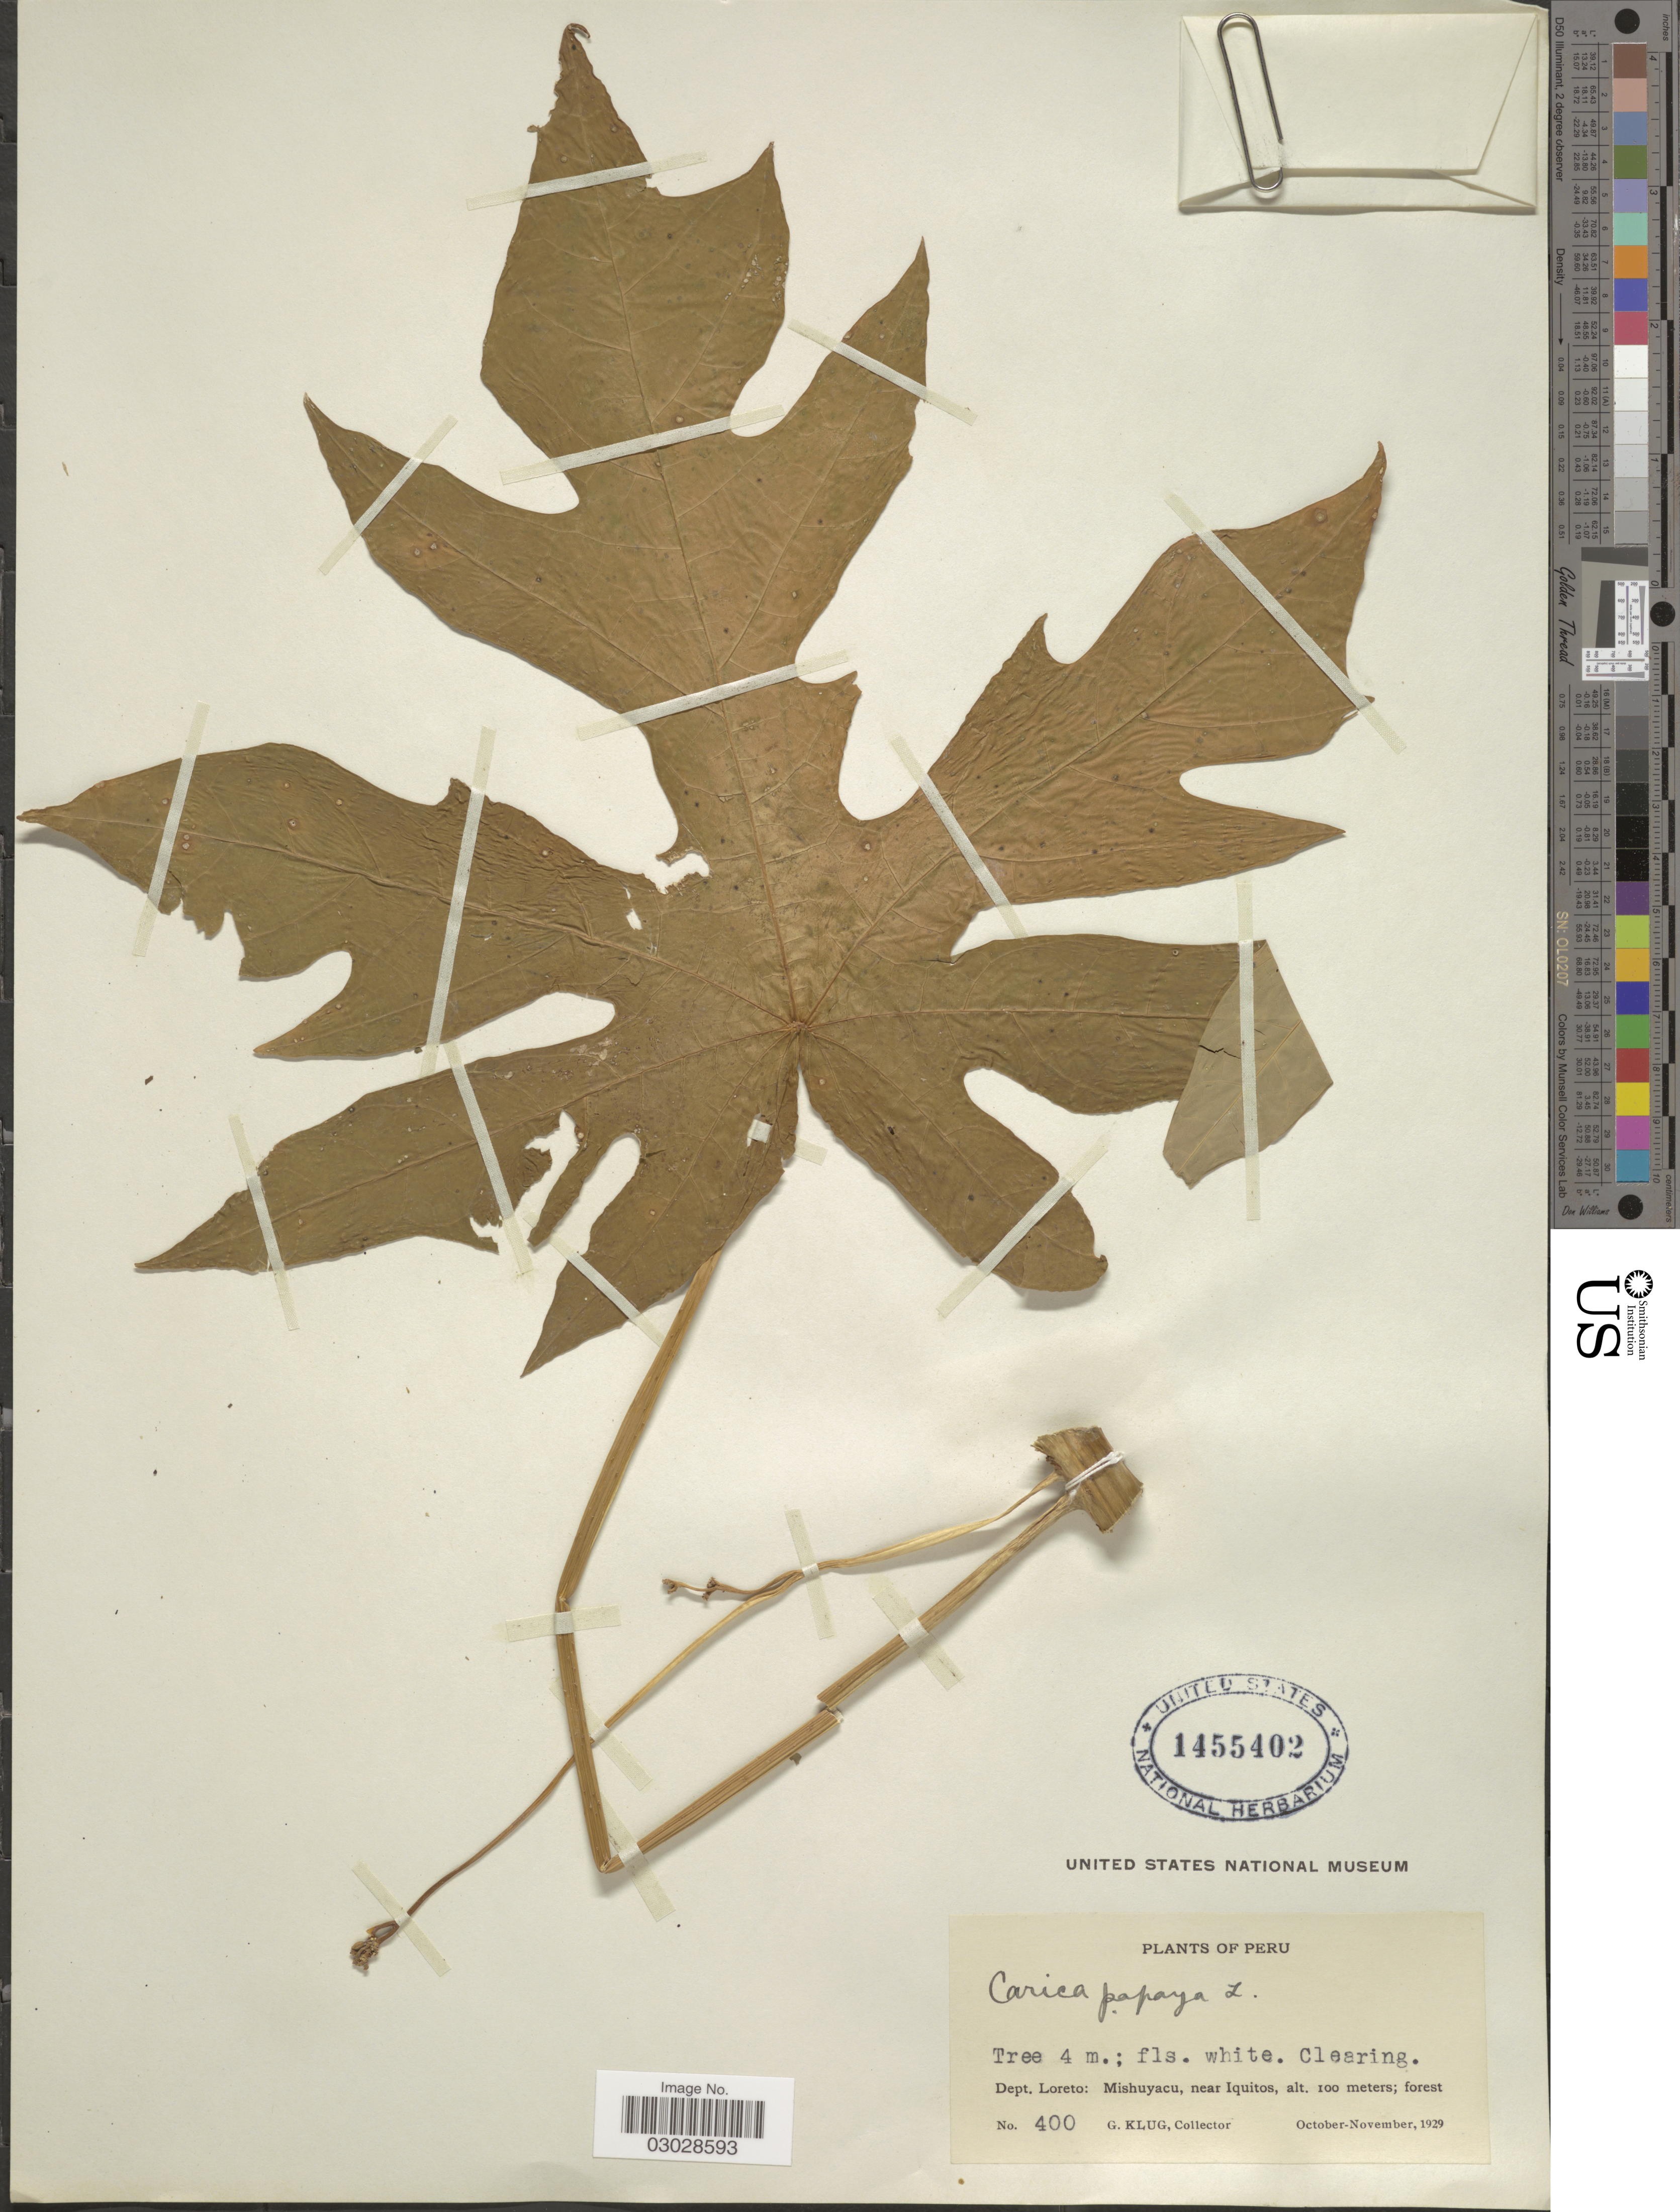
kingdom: Plantae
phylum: Tracheophyta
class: Magnoliopsida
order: Brassicales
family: Caricaceae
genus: Carica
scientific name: Carica papaya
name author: L.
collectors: G. Klug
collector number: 400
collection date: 1929-10/1929-11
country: Peru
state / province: Loreto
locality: Dept. Loreto: Mishuyacu, near Iquitos.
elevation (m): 100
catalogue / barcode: US 1455402